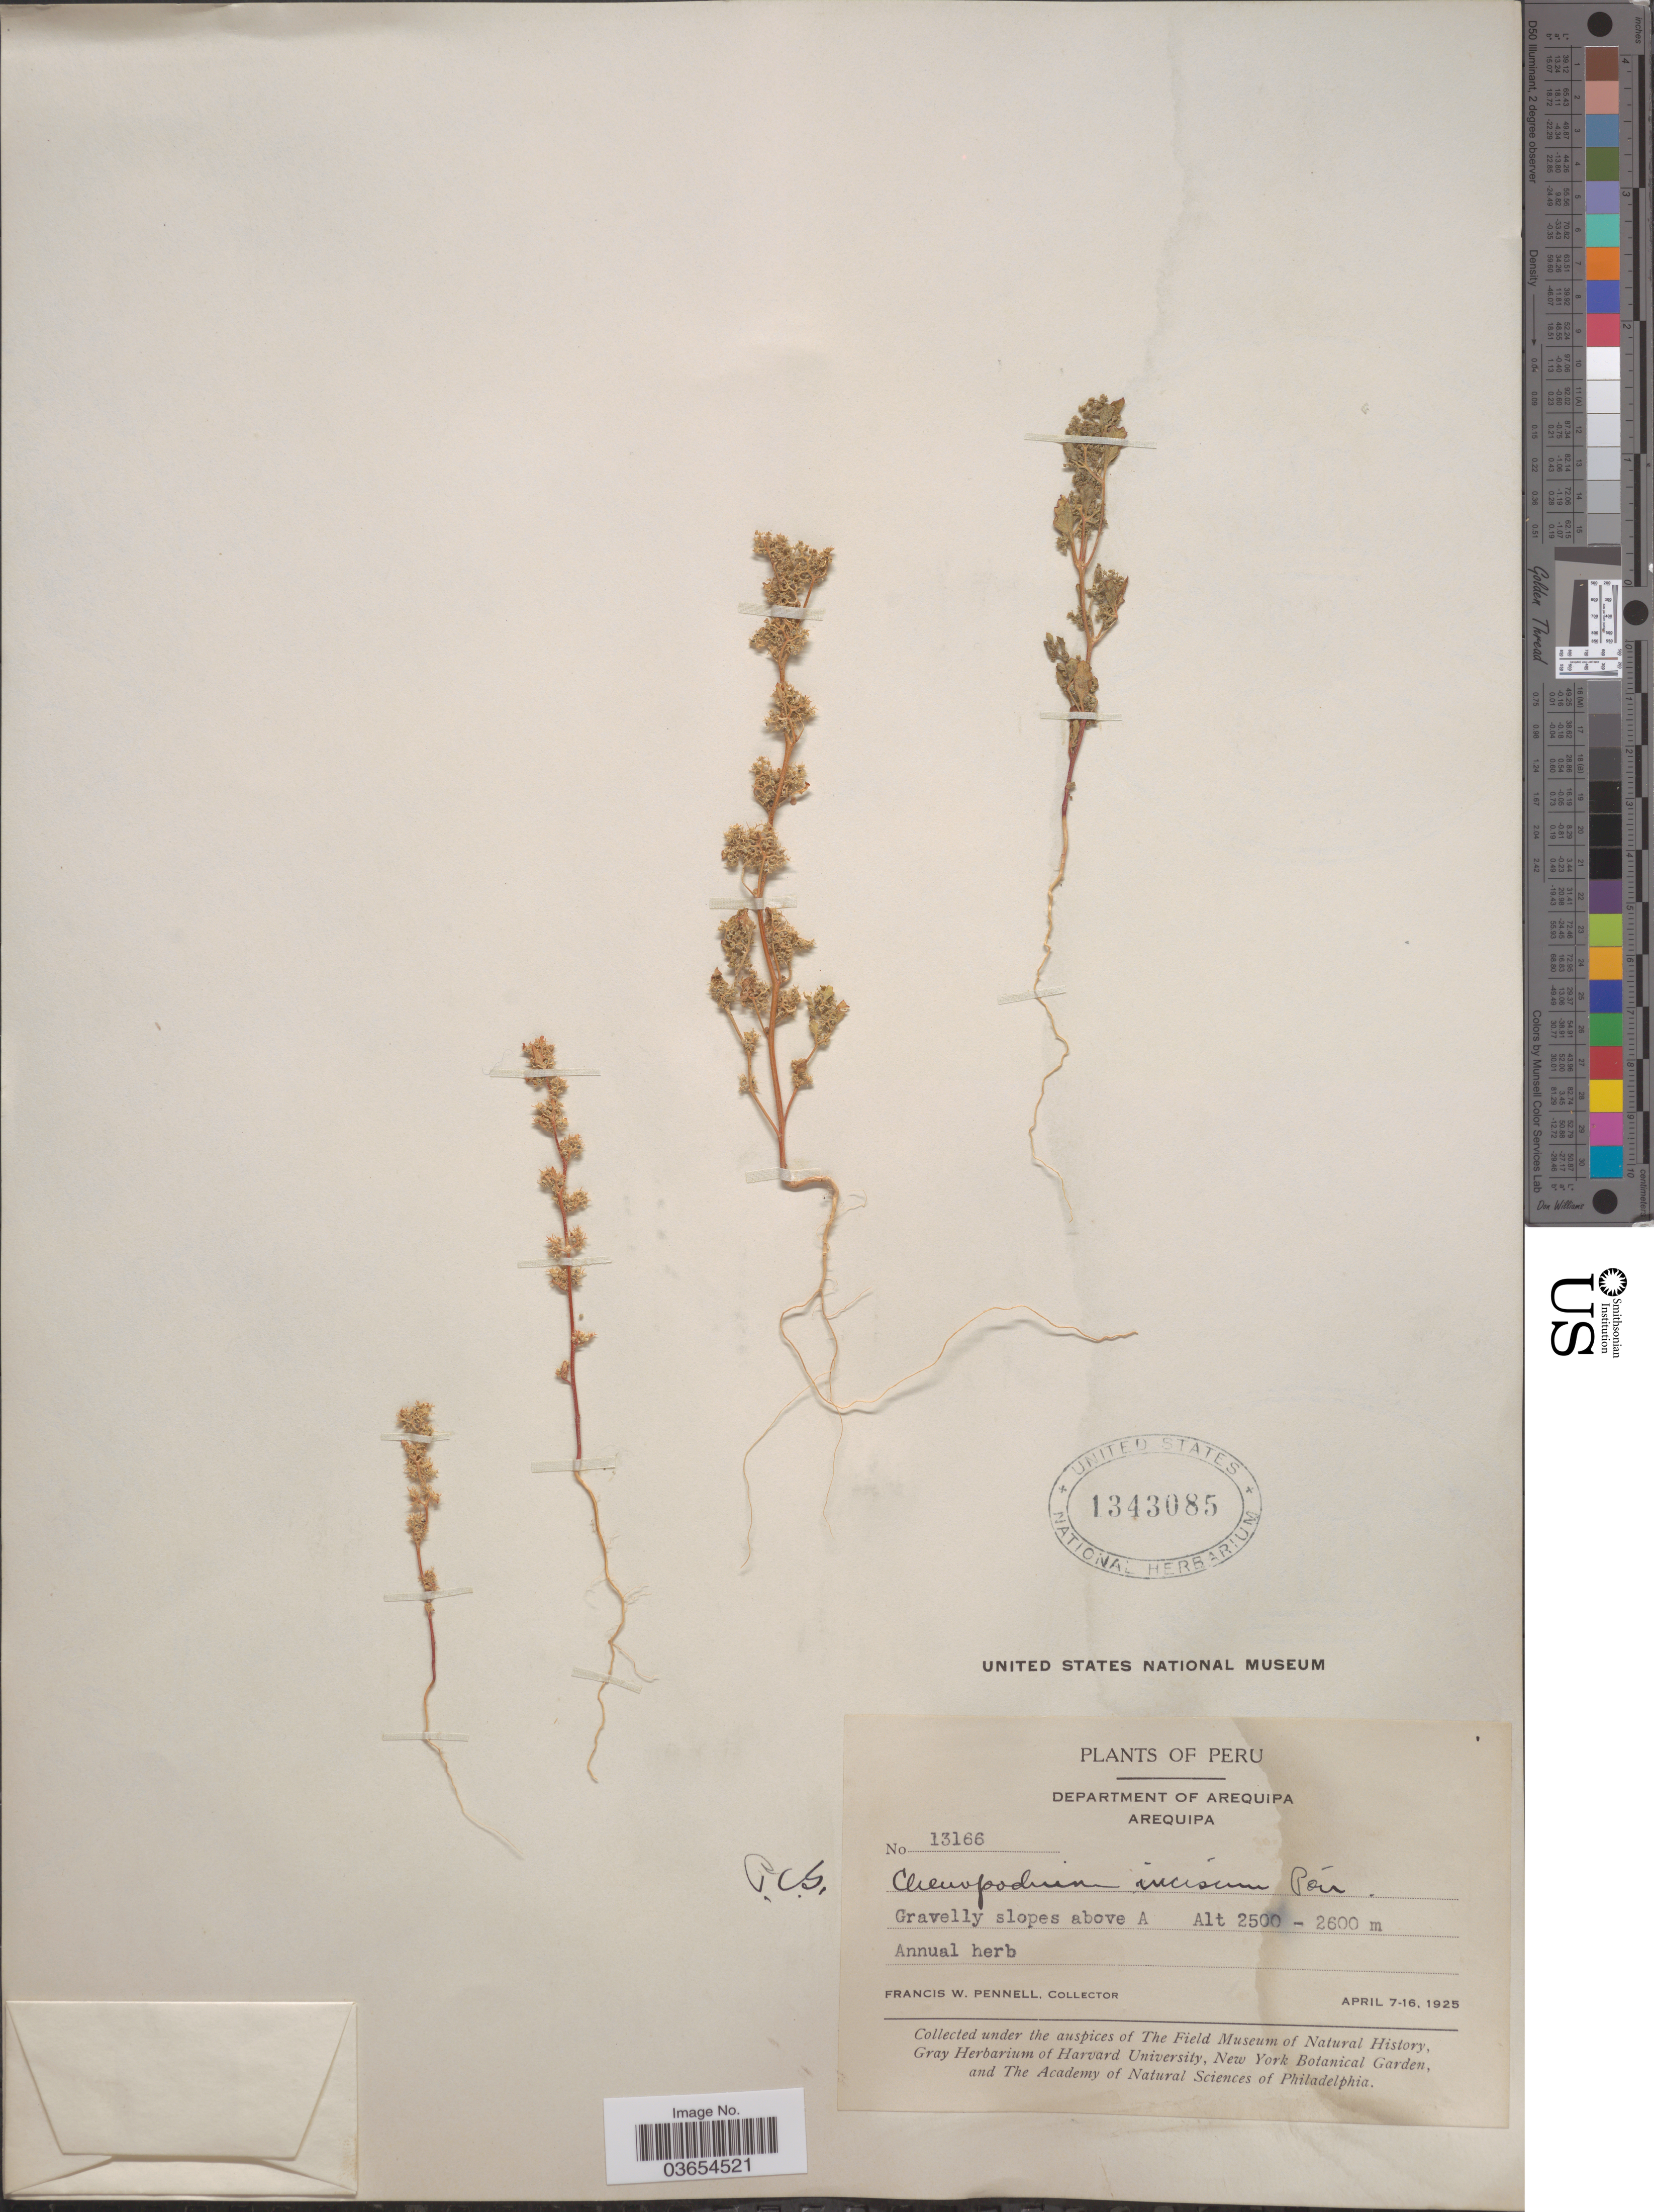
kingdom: Plantae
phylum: Tracheophyta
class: Magnoliopsida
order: Caryophyllales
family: Amaranthaceae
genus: Chenopodium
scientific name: Chenopodium incisum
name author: Poir.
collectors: F. W. Pennell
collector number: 13166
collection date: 1925-04-07/1925-04-16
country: Peru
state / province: Arequipa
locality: Department of Arequipa. Arequipa. Gravelly slopes above A.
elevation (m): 2500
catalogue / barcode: US 1343085